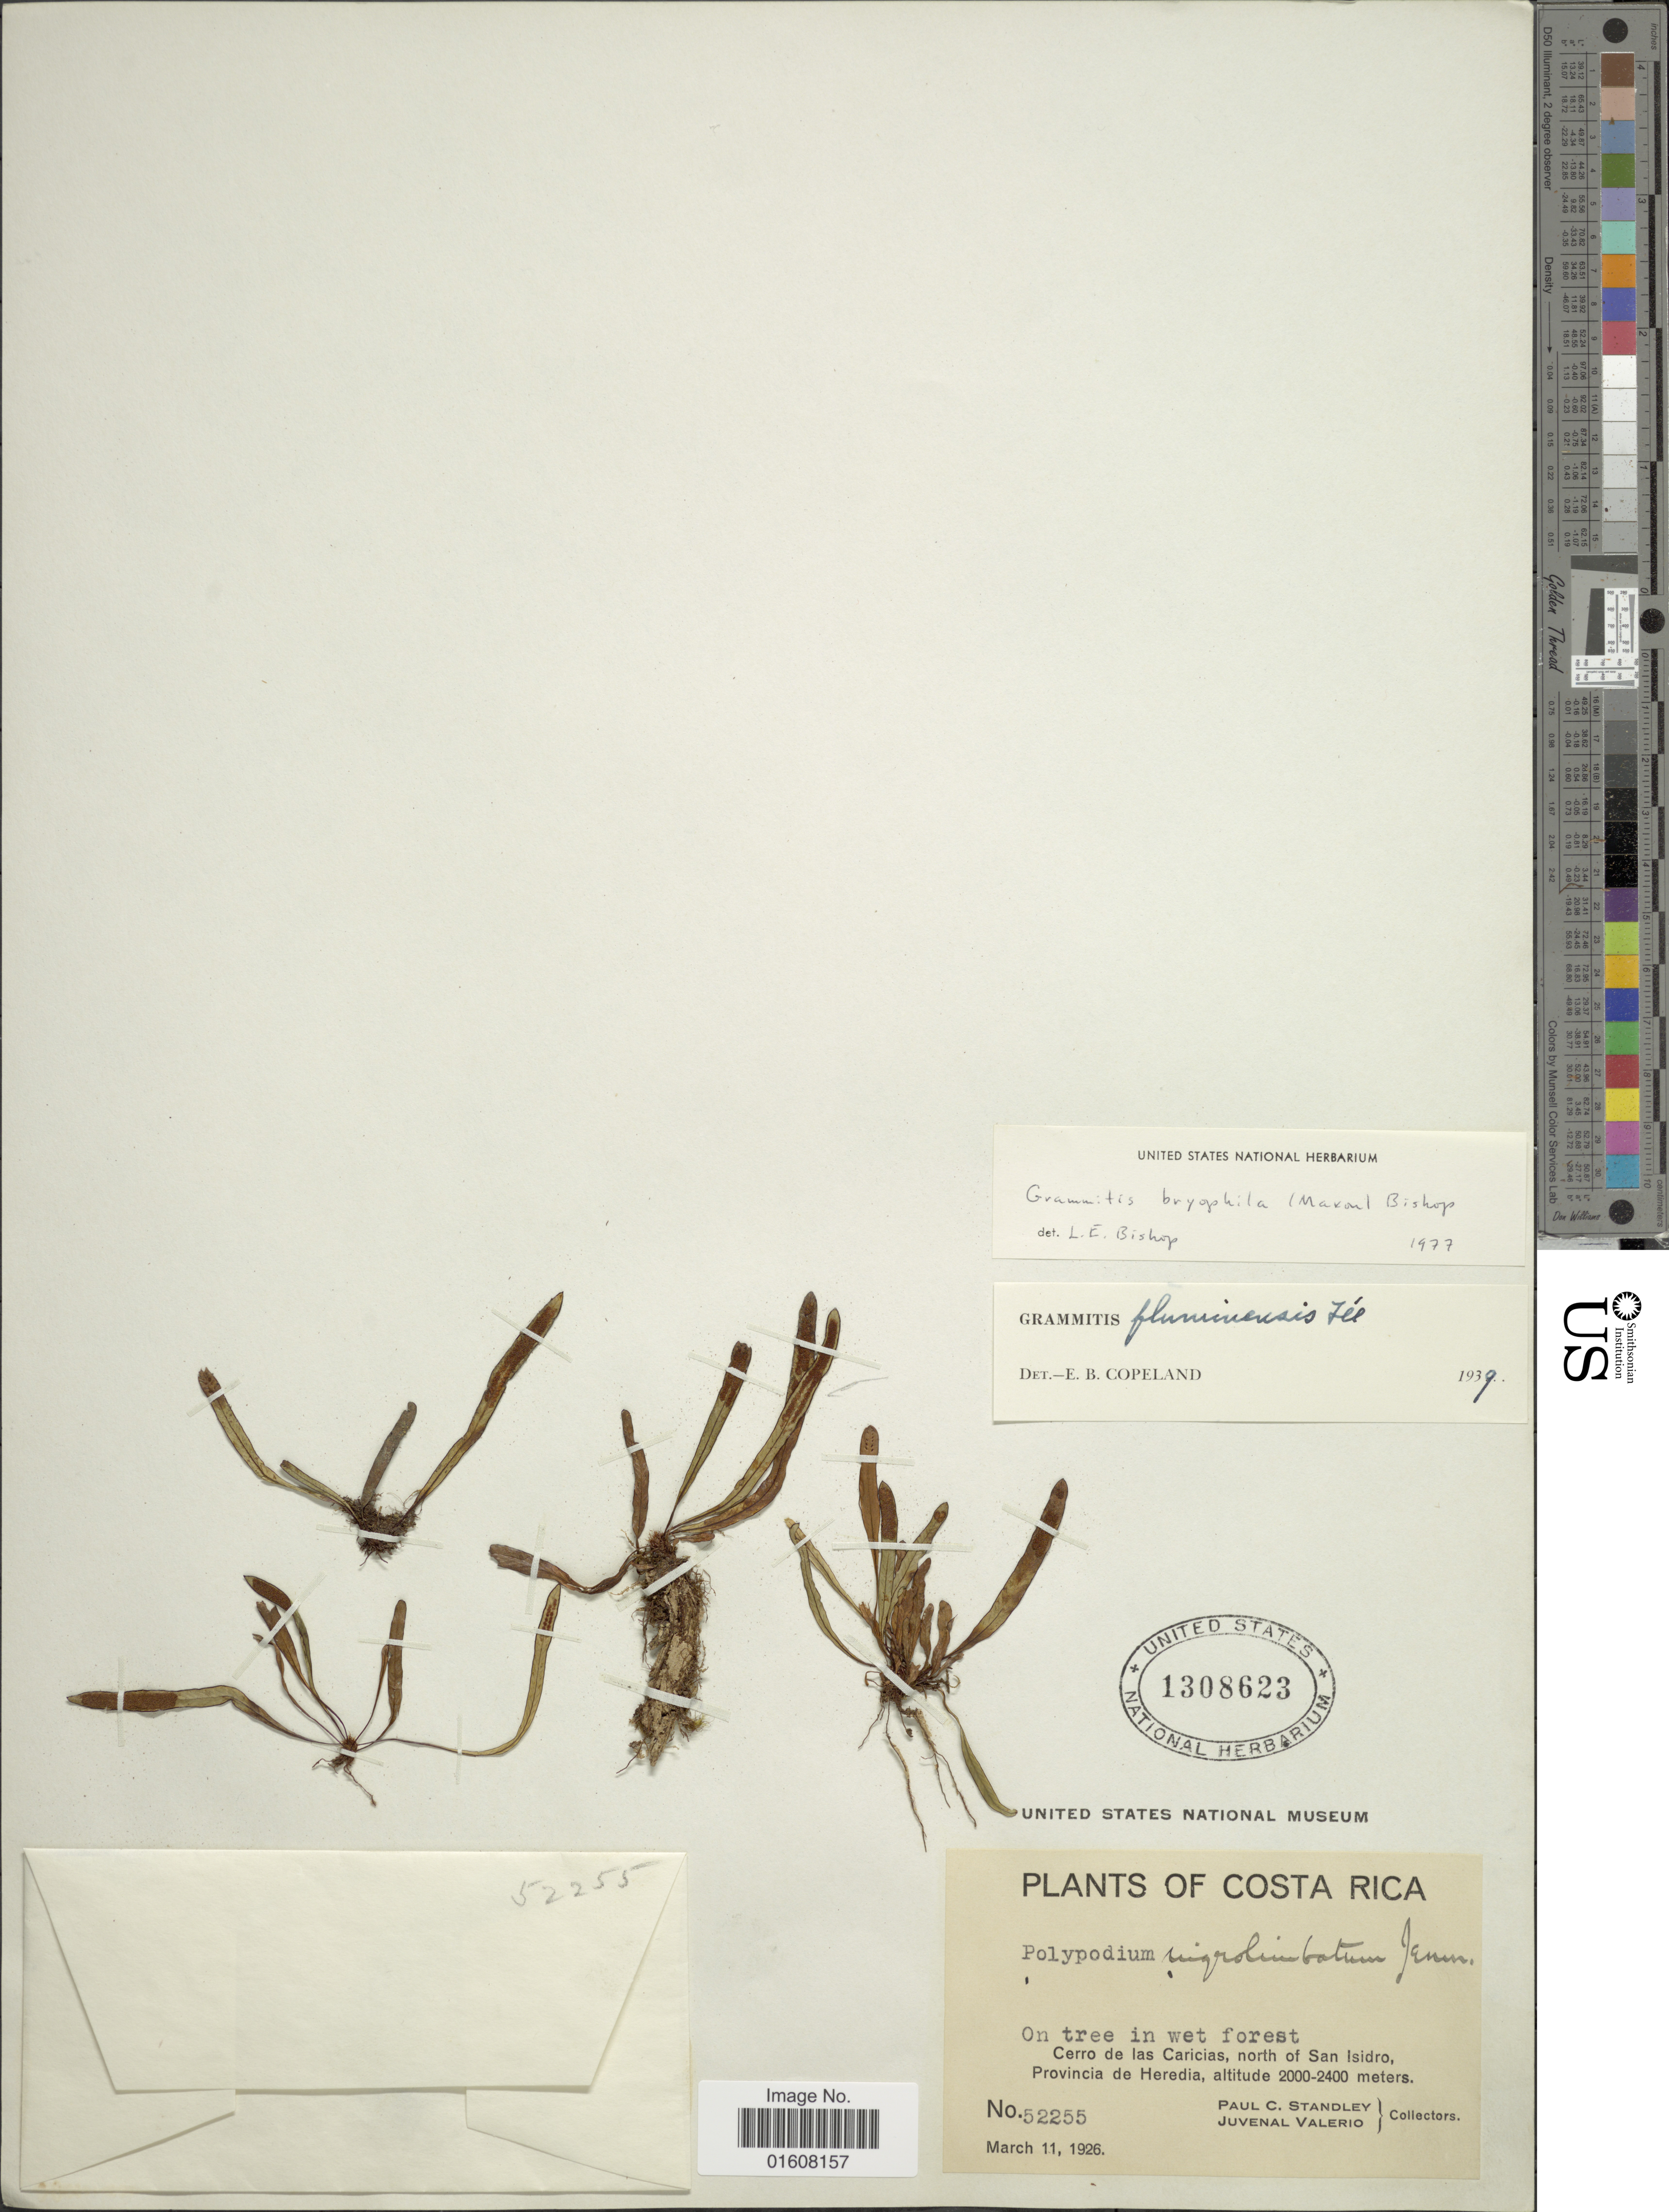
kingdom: Plantae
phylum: Tracheophyta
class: Polypodiopsida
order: Polypodiales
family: Polypodiaceae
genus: Grammitis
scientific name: Grammitis bryophila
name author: (Maxon) Seymour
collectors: P. C. Standley & J. Valerio R.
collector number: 52255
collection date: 1926-03-11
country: Costa Rica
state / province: Heredia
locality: Cerro de las Caricias, north of San Isidro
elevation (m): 2000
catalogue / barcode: US 1308623